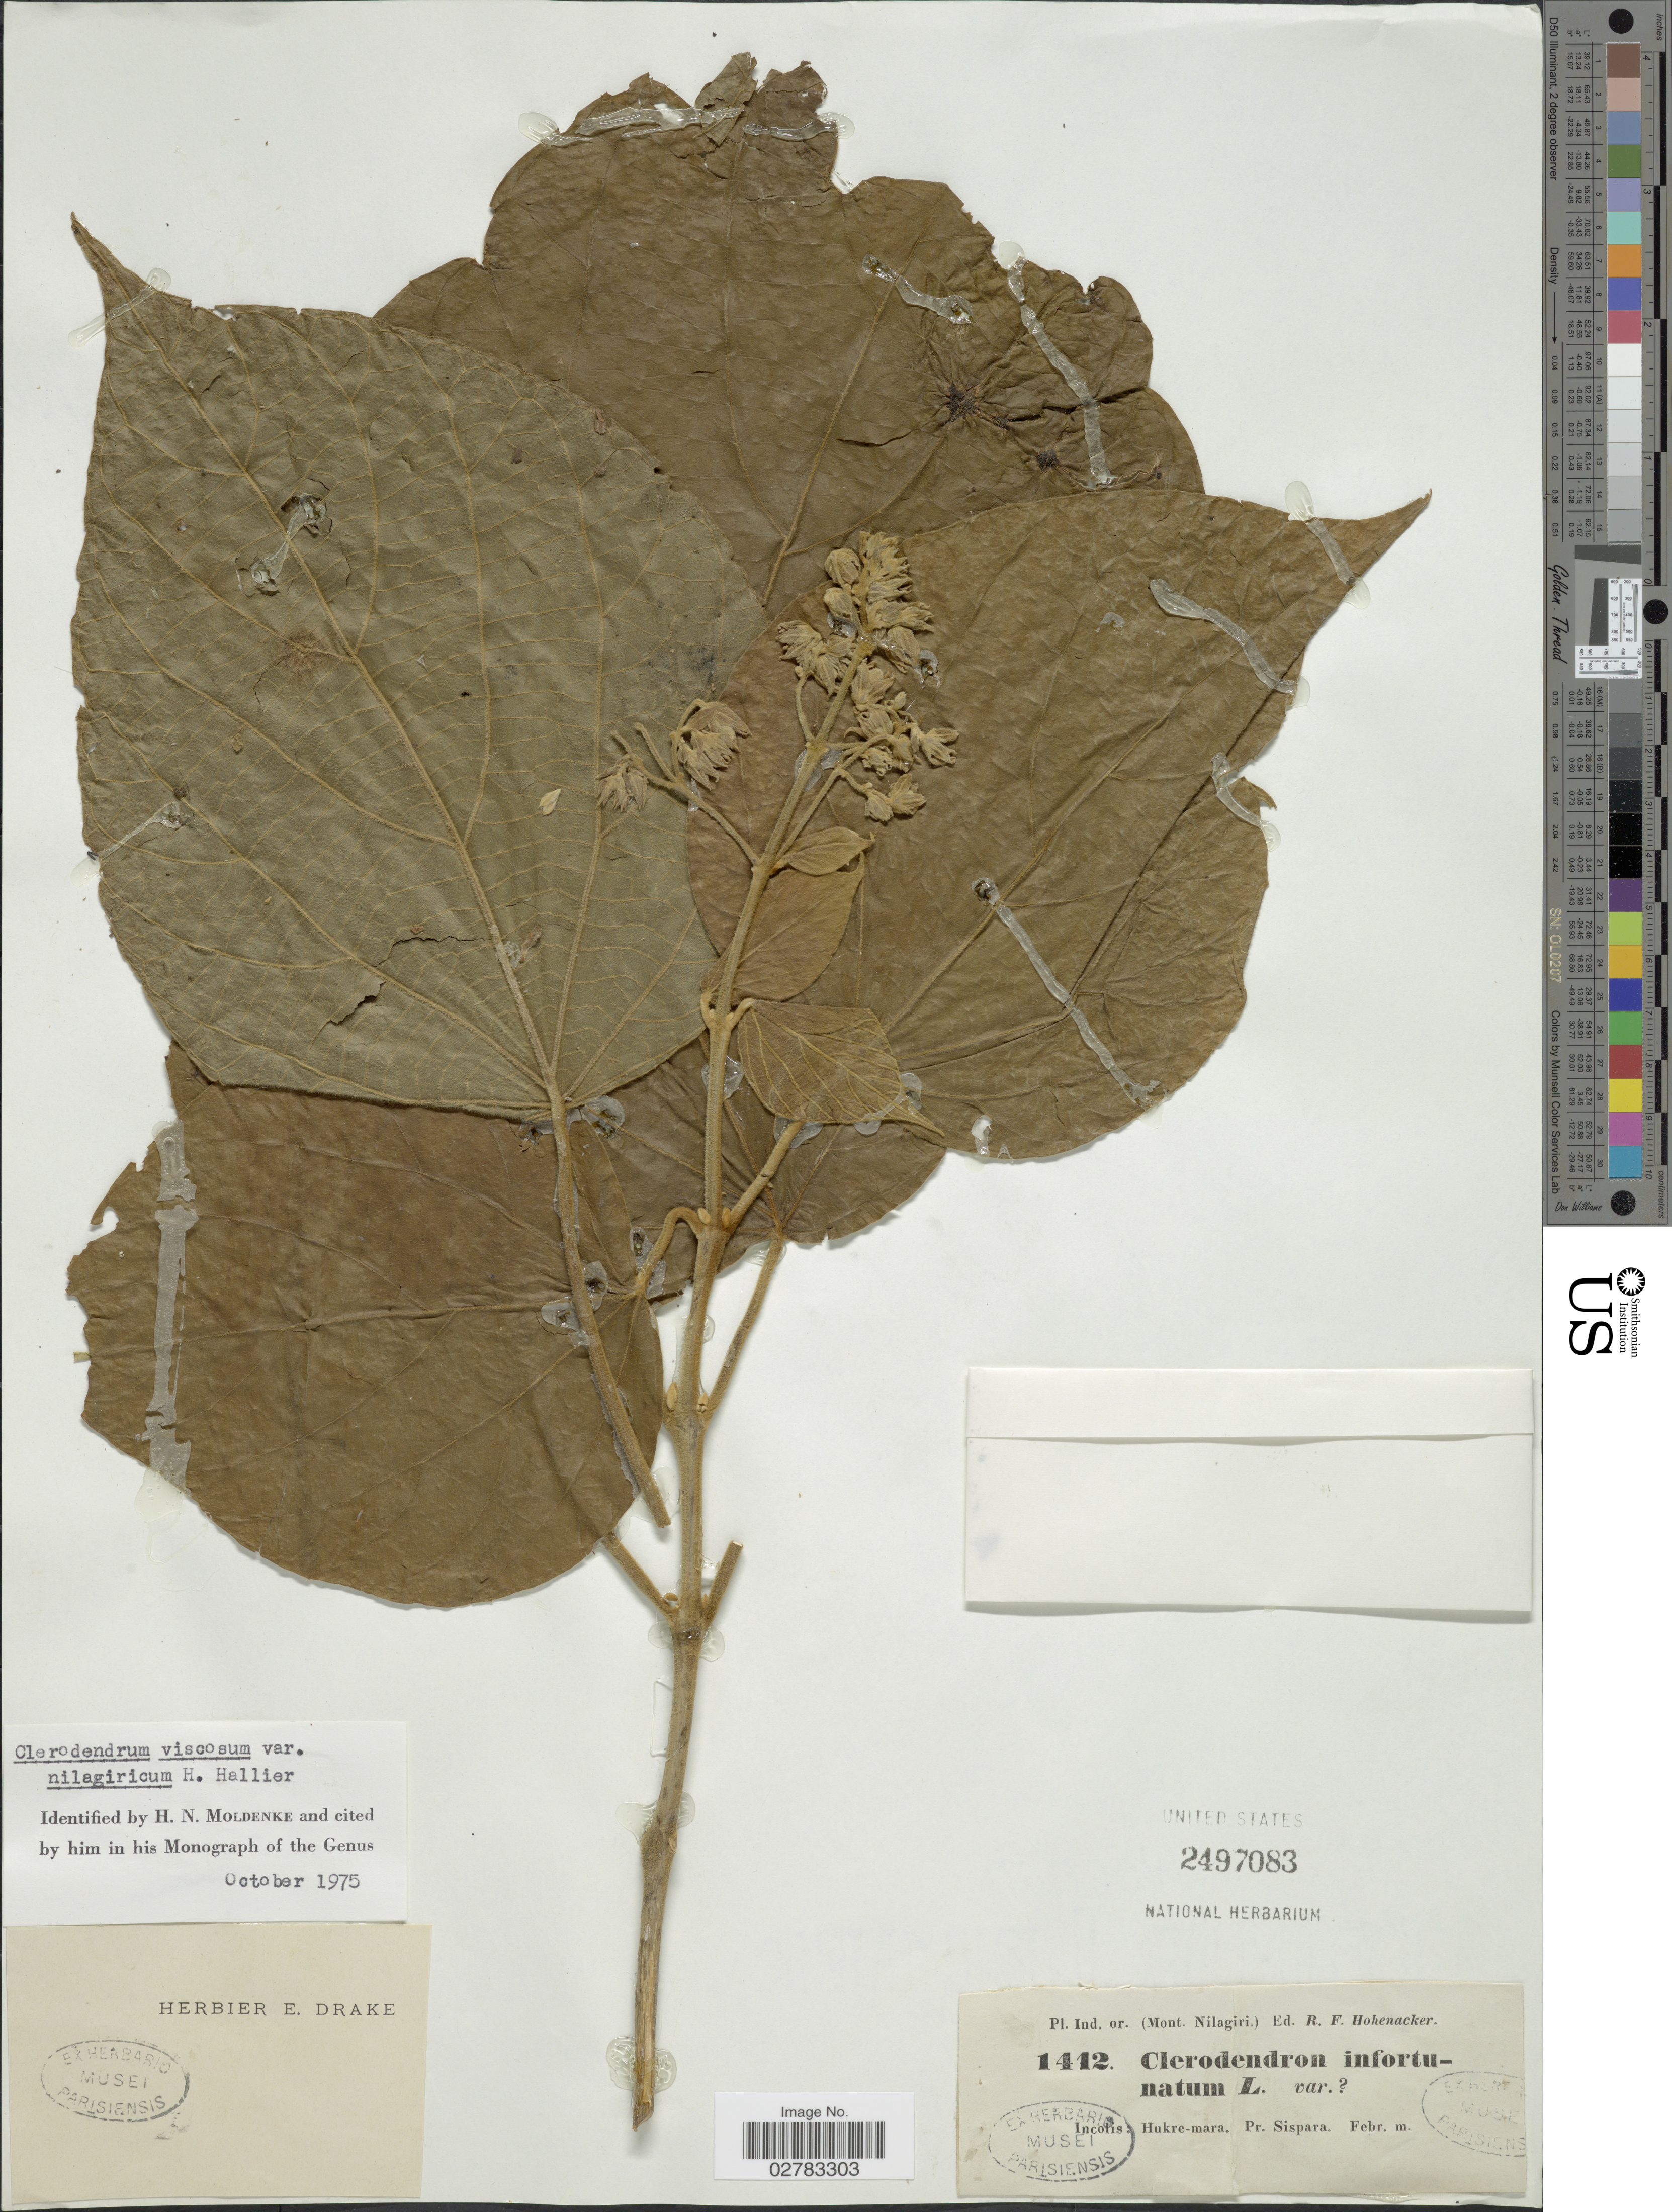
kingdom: Plantae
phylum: Tracheophyta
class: Magnoliopsida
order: Lamiales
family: Lamiaceae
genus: Clerodendrum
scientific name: Clerodendrum viscosum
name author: Vent.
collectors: R. F. Hohenacker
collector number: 1412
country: India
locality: Ind. or. (Mont Nilagiri), Hukre-mara, Pr. Sispara.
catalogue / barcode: US 2497083